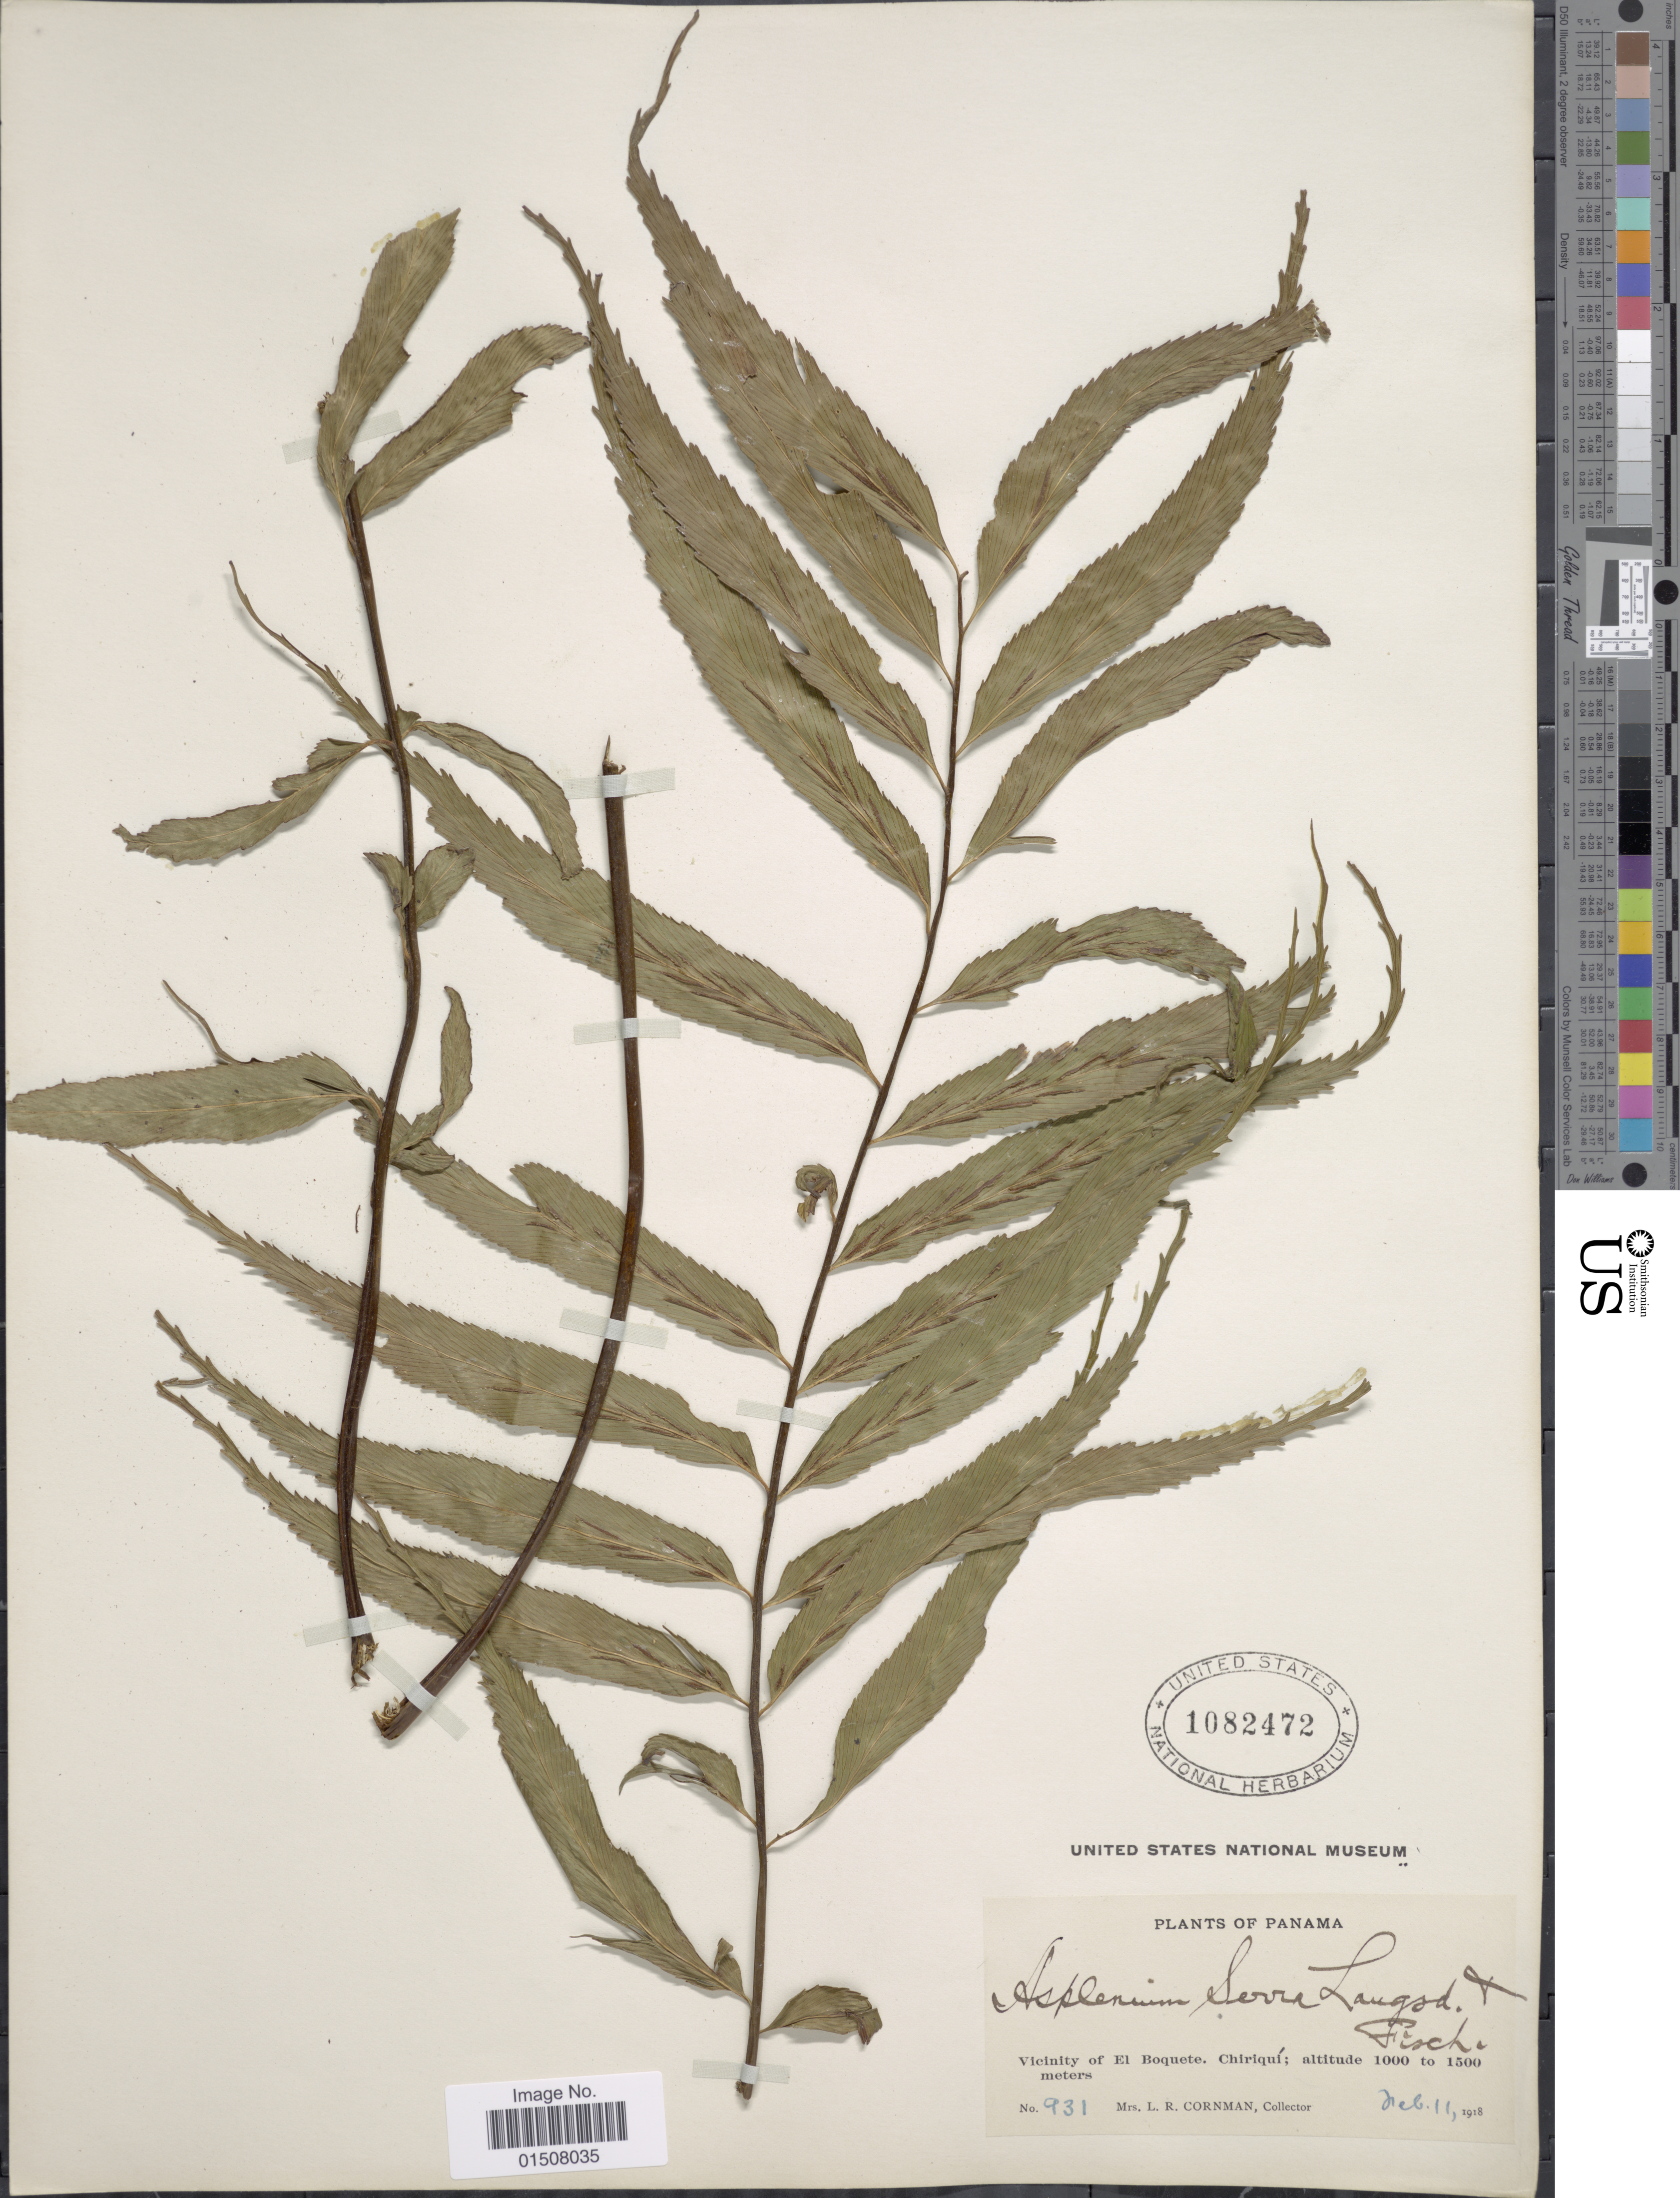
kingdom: Plantae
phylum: Tracheophyta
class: Polypodiopsida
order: Polypodiales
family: Aspleniaceae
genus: Asplenium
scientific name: Asplenium serra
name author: Langsd. & Fisch.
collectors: L. Cornman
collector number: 931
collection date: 1918-02-11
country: Panama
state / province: Chiriqui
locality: Vicinity of El Boquete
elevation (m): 1000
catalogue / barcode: US 1082472